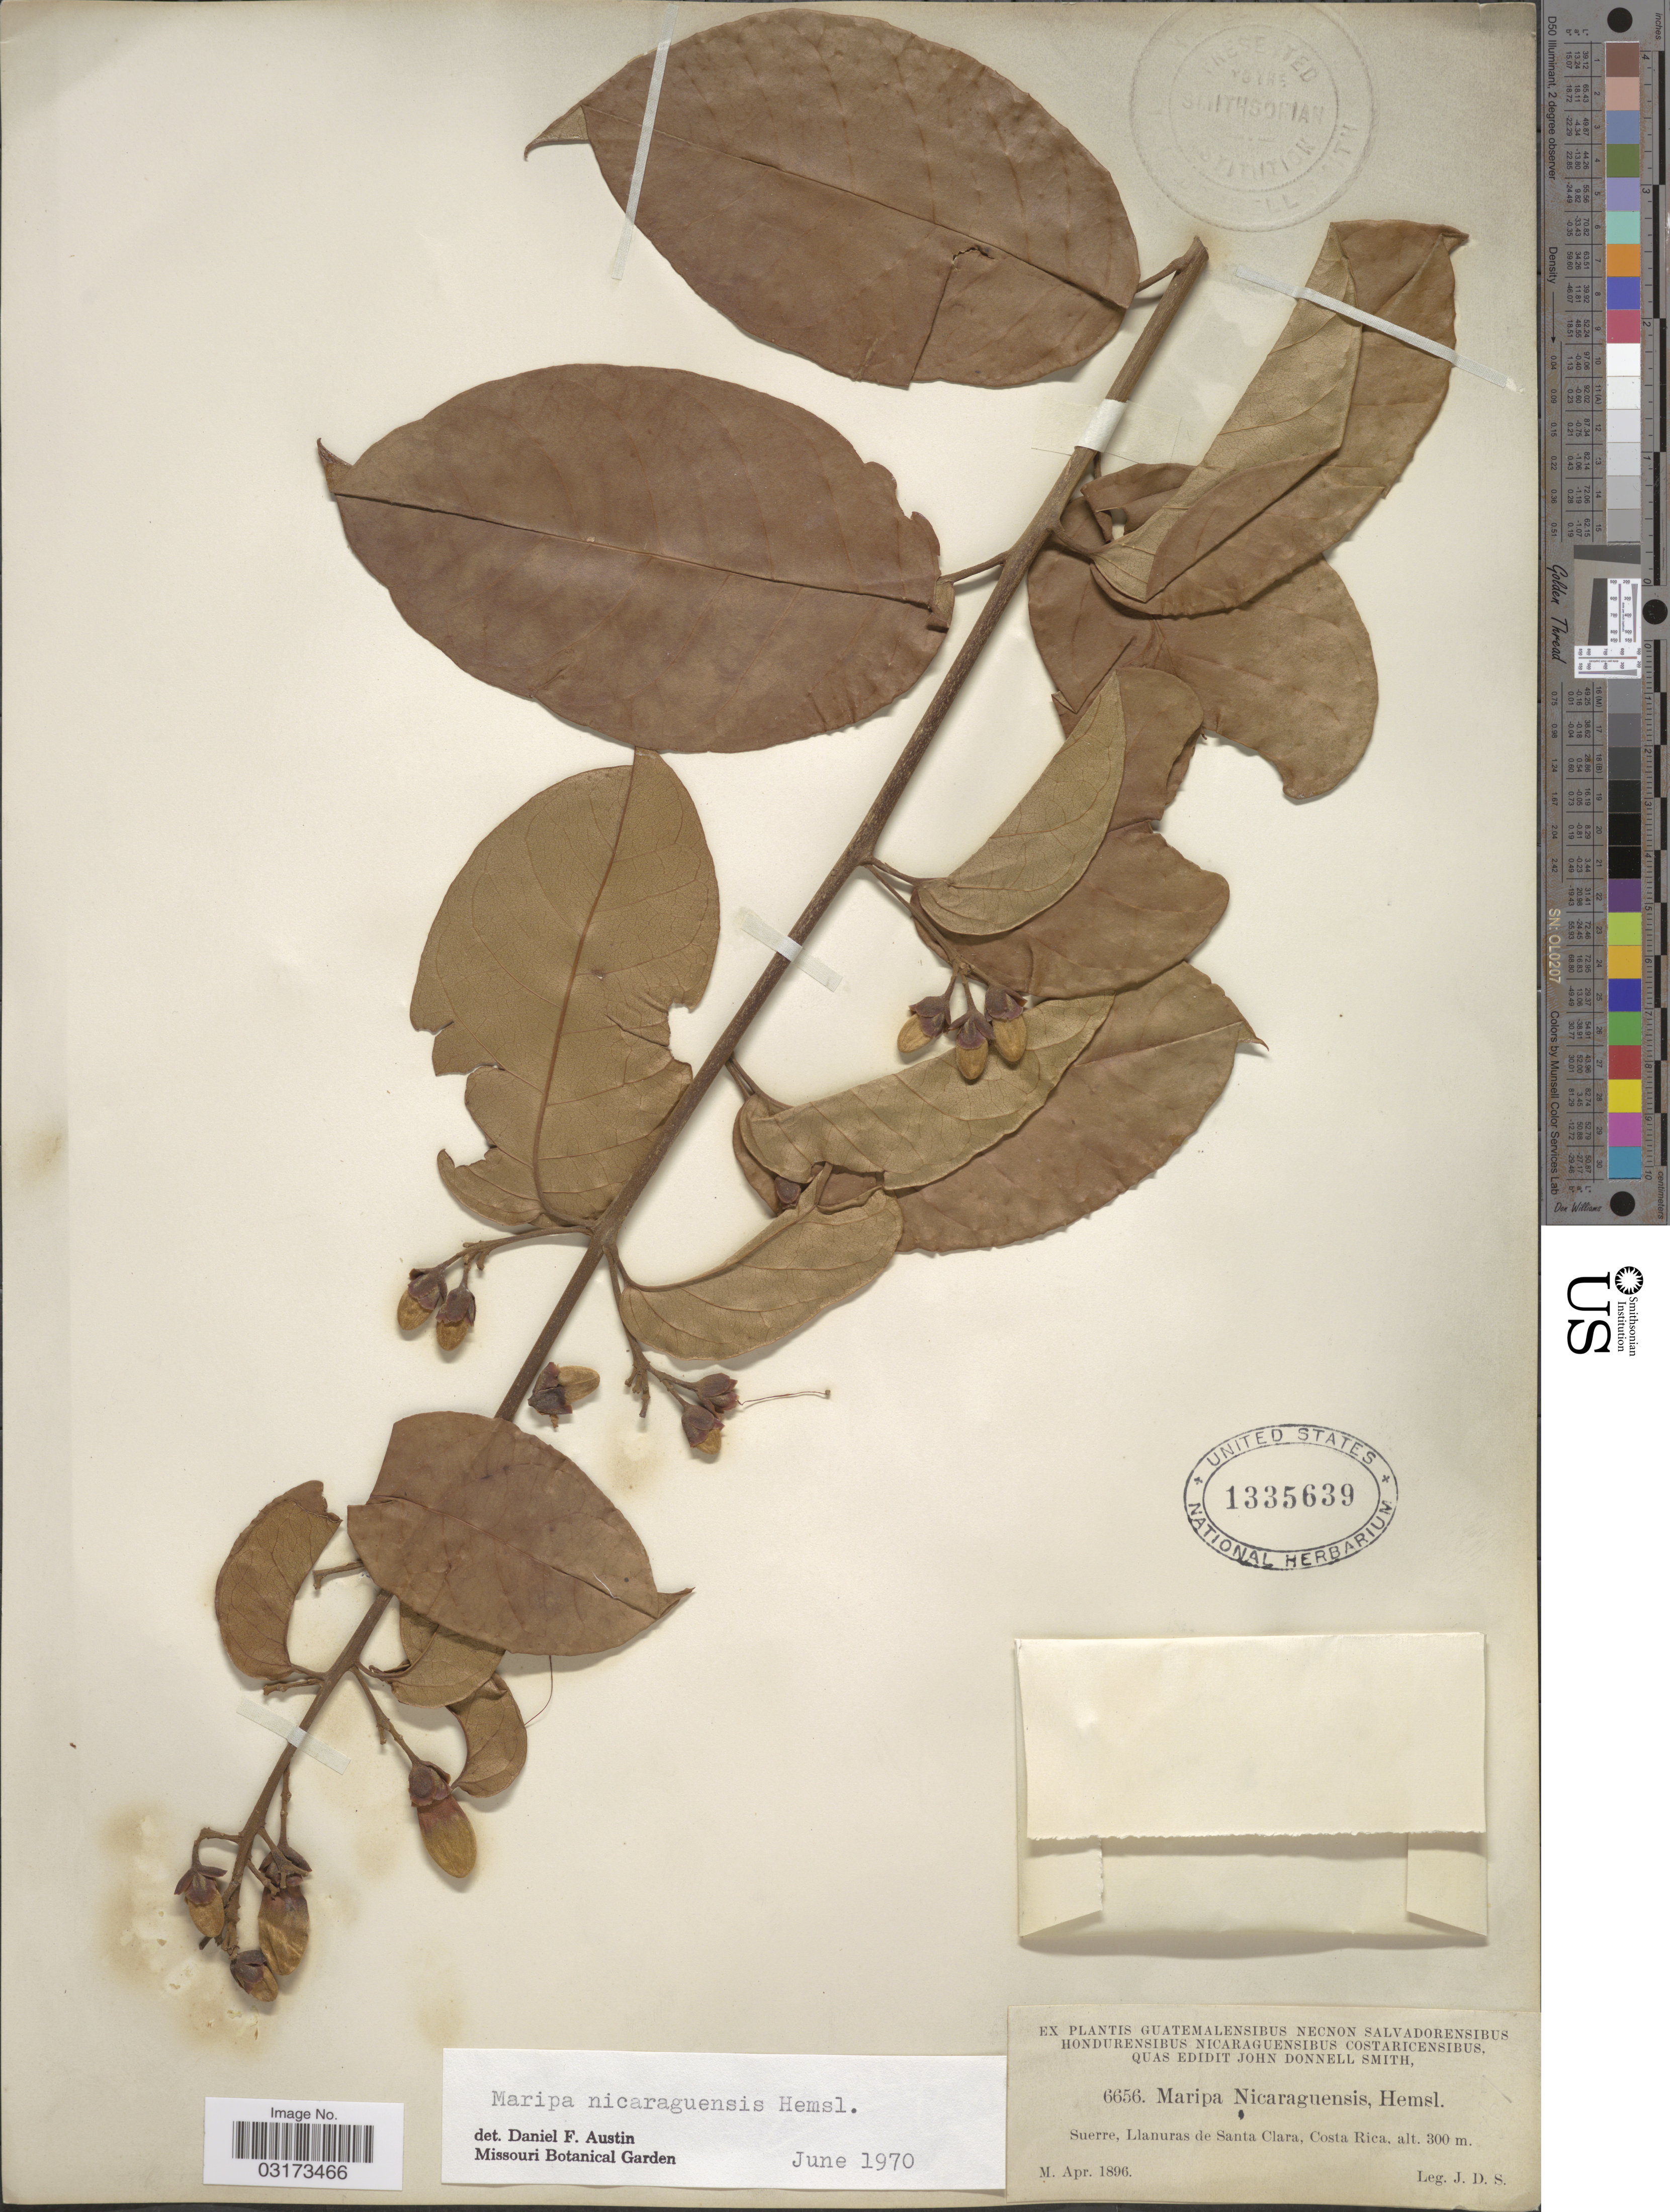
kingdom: Plantae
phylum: Tracheophyta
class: Magnoliopsida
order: Solanales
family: Convolvulaceae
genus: Maripa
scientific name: Maripa nicaraguensis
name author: Hemsl.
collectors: J. Donnell Smith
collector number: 6656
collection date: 1896-04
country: Costa Rica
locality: Suerre, Llanuras de Santa Clara.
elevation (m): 300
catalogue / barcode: US 1335639